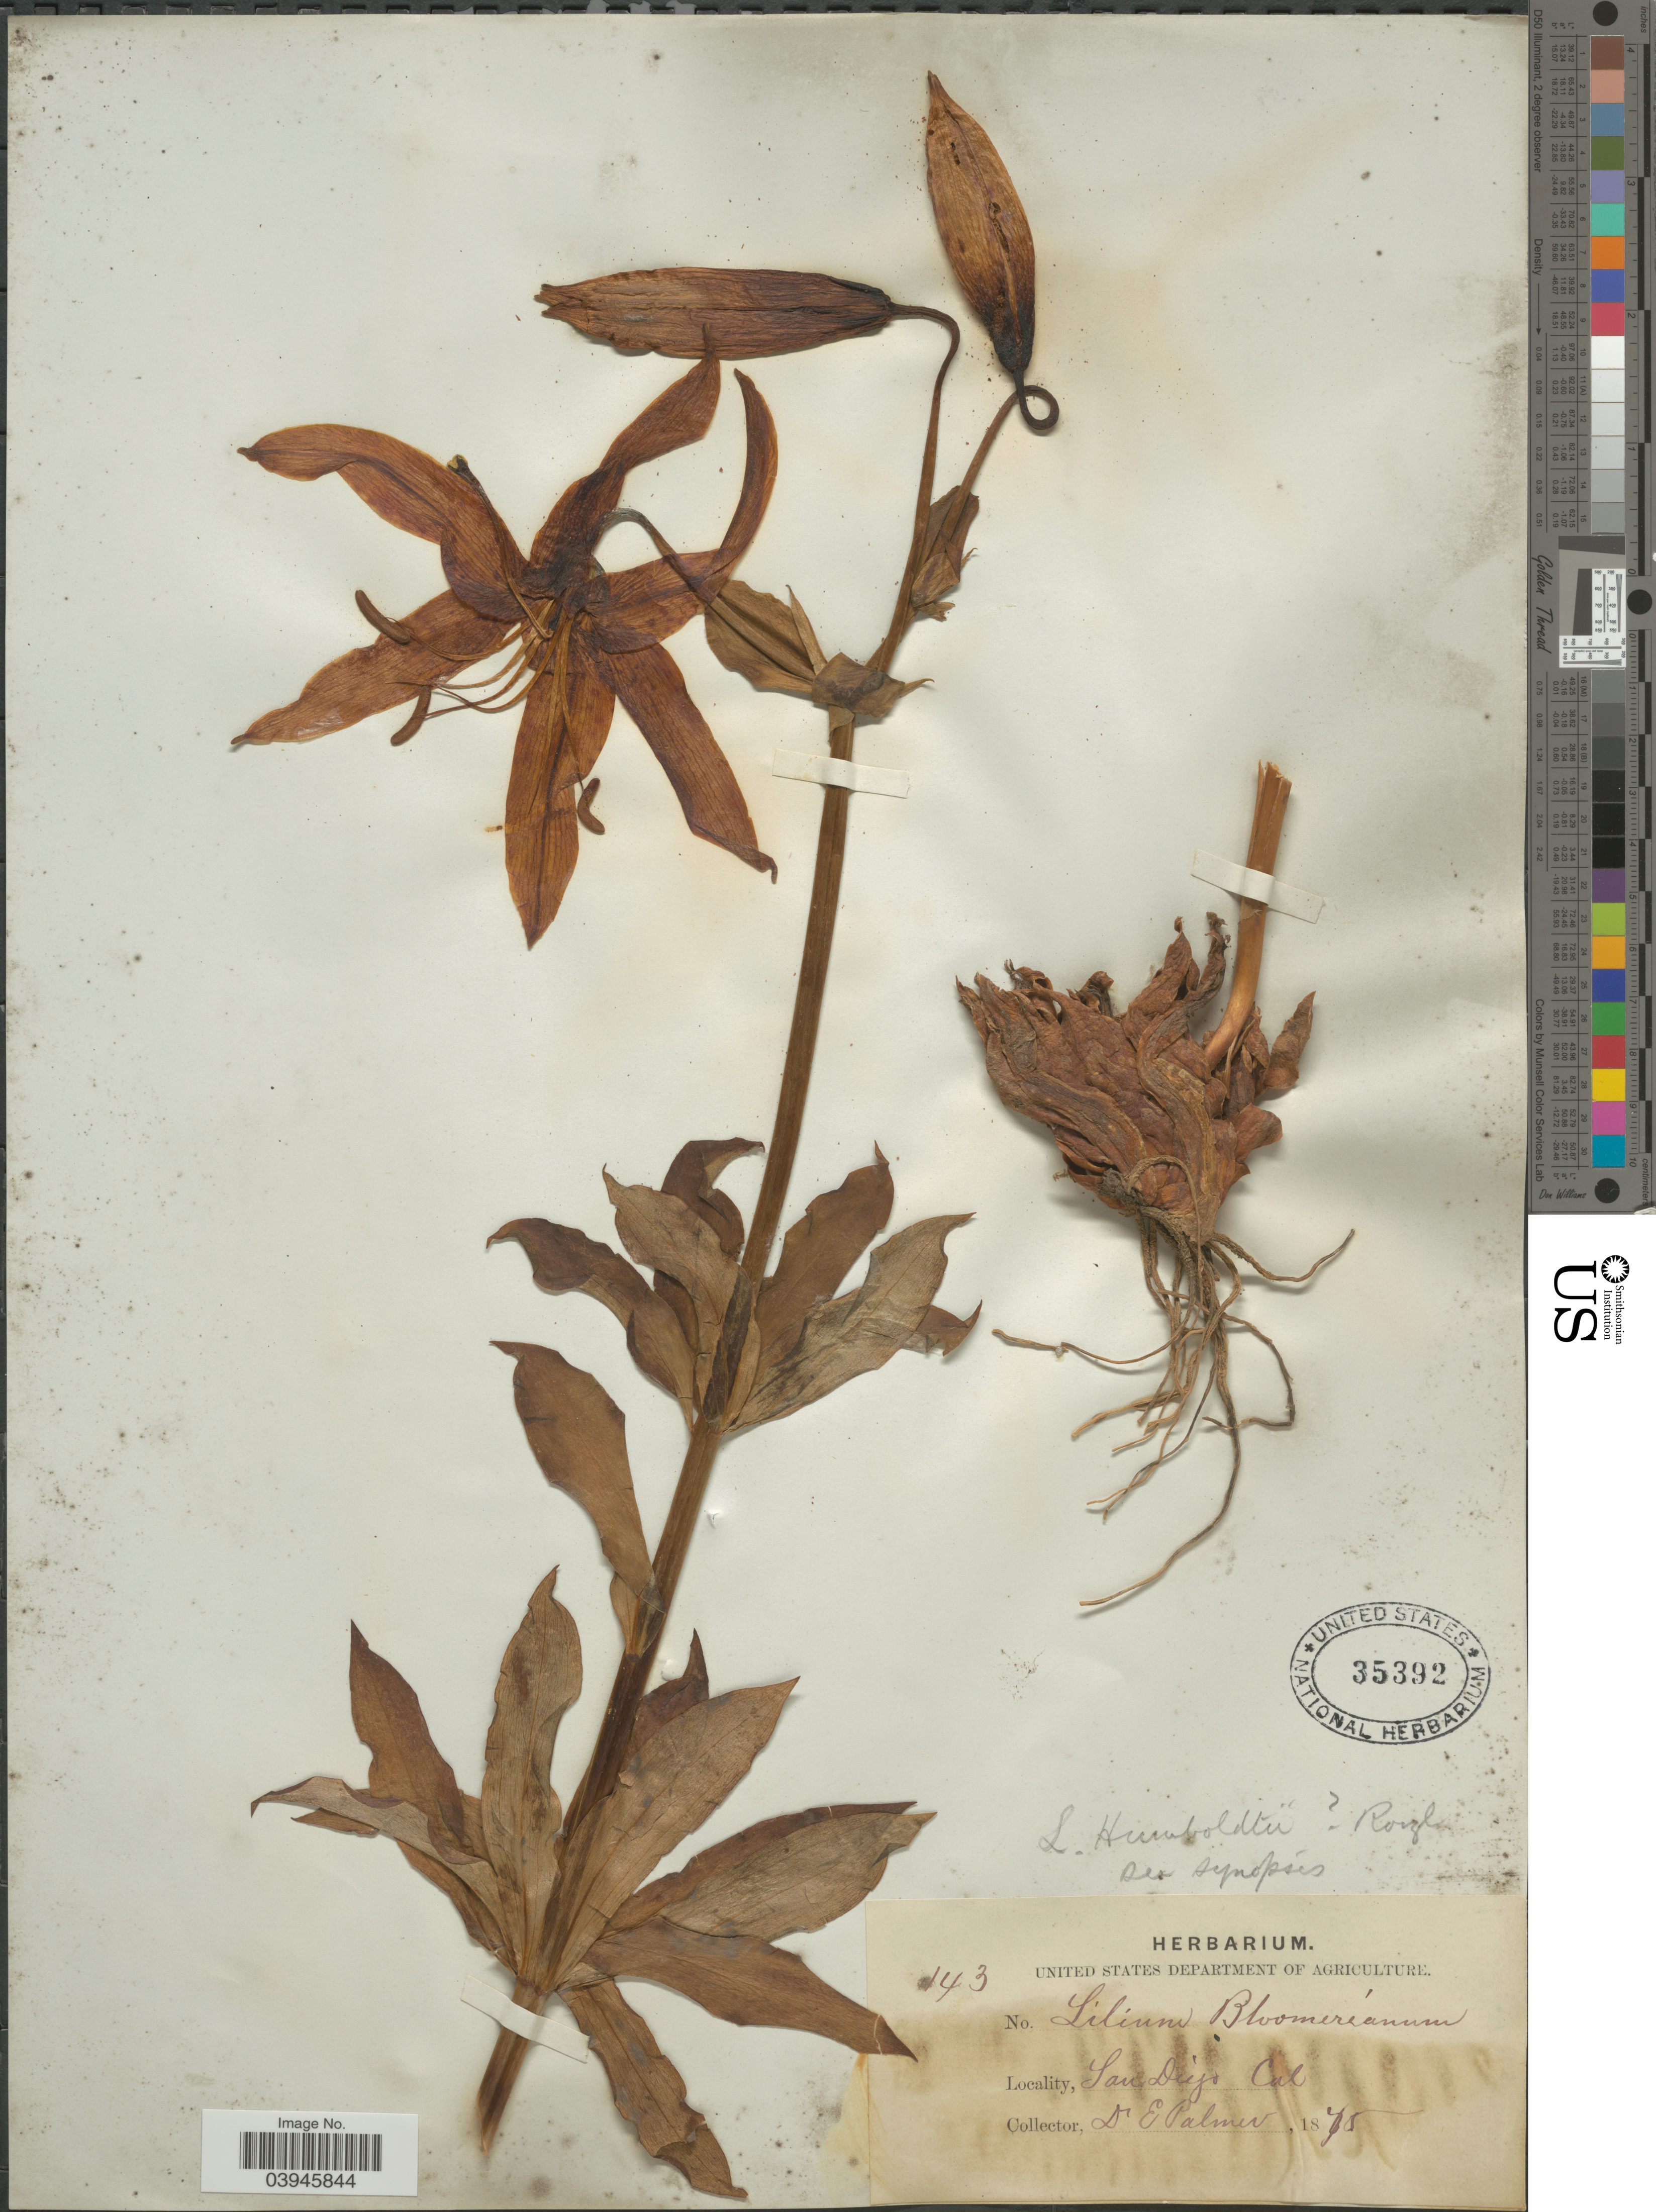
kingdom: Plantae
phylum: Tracheophyta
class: Liliopsida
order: Liliales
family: Liliaceae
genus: Lilium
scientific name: Lilium humboldtii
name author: Roezl & Leichtlin ex Duch.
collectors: E. Palmer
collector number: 143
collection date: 1875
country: United States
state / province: California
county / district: San Diego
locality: San Diego.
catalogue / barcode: US 35392